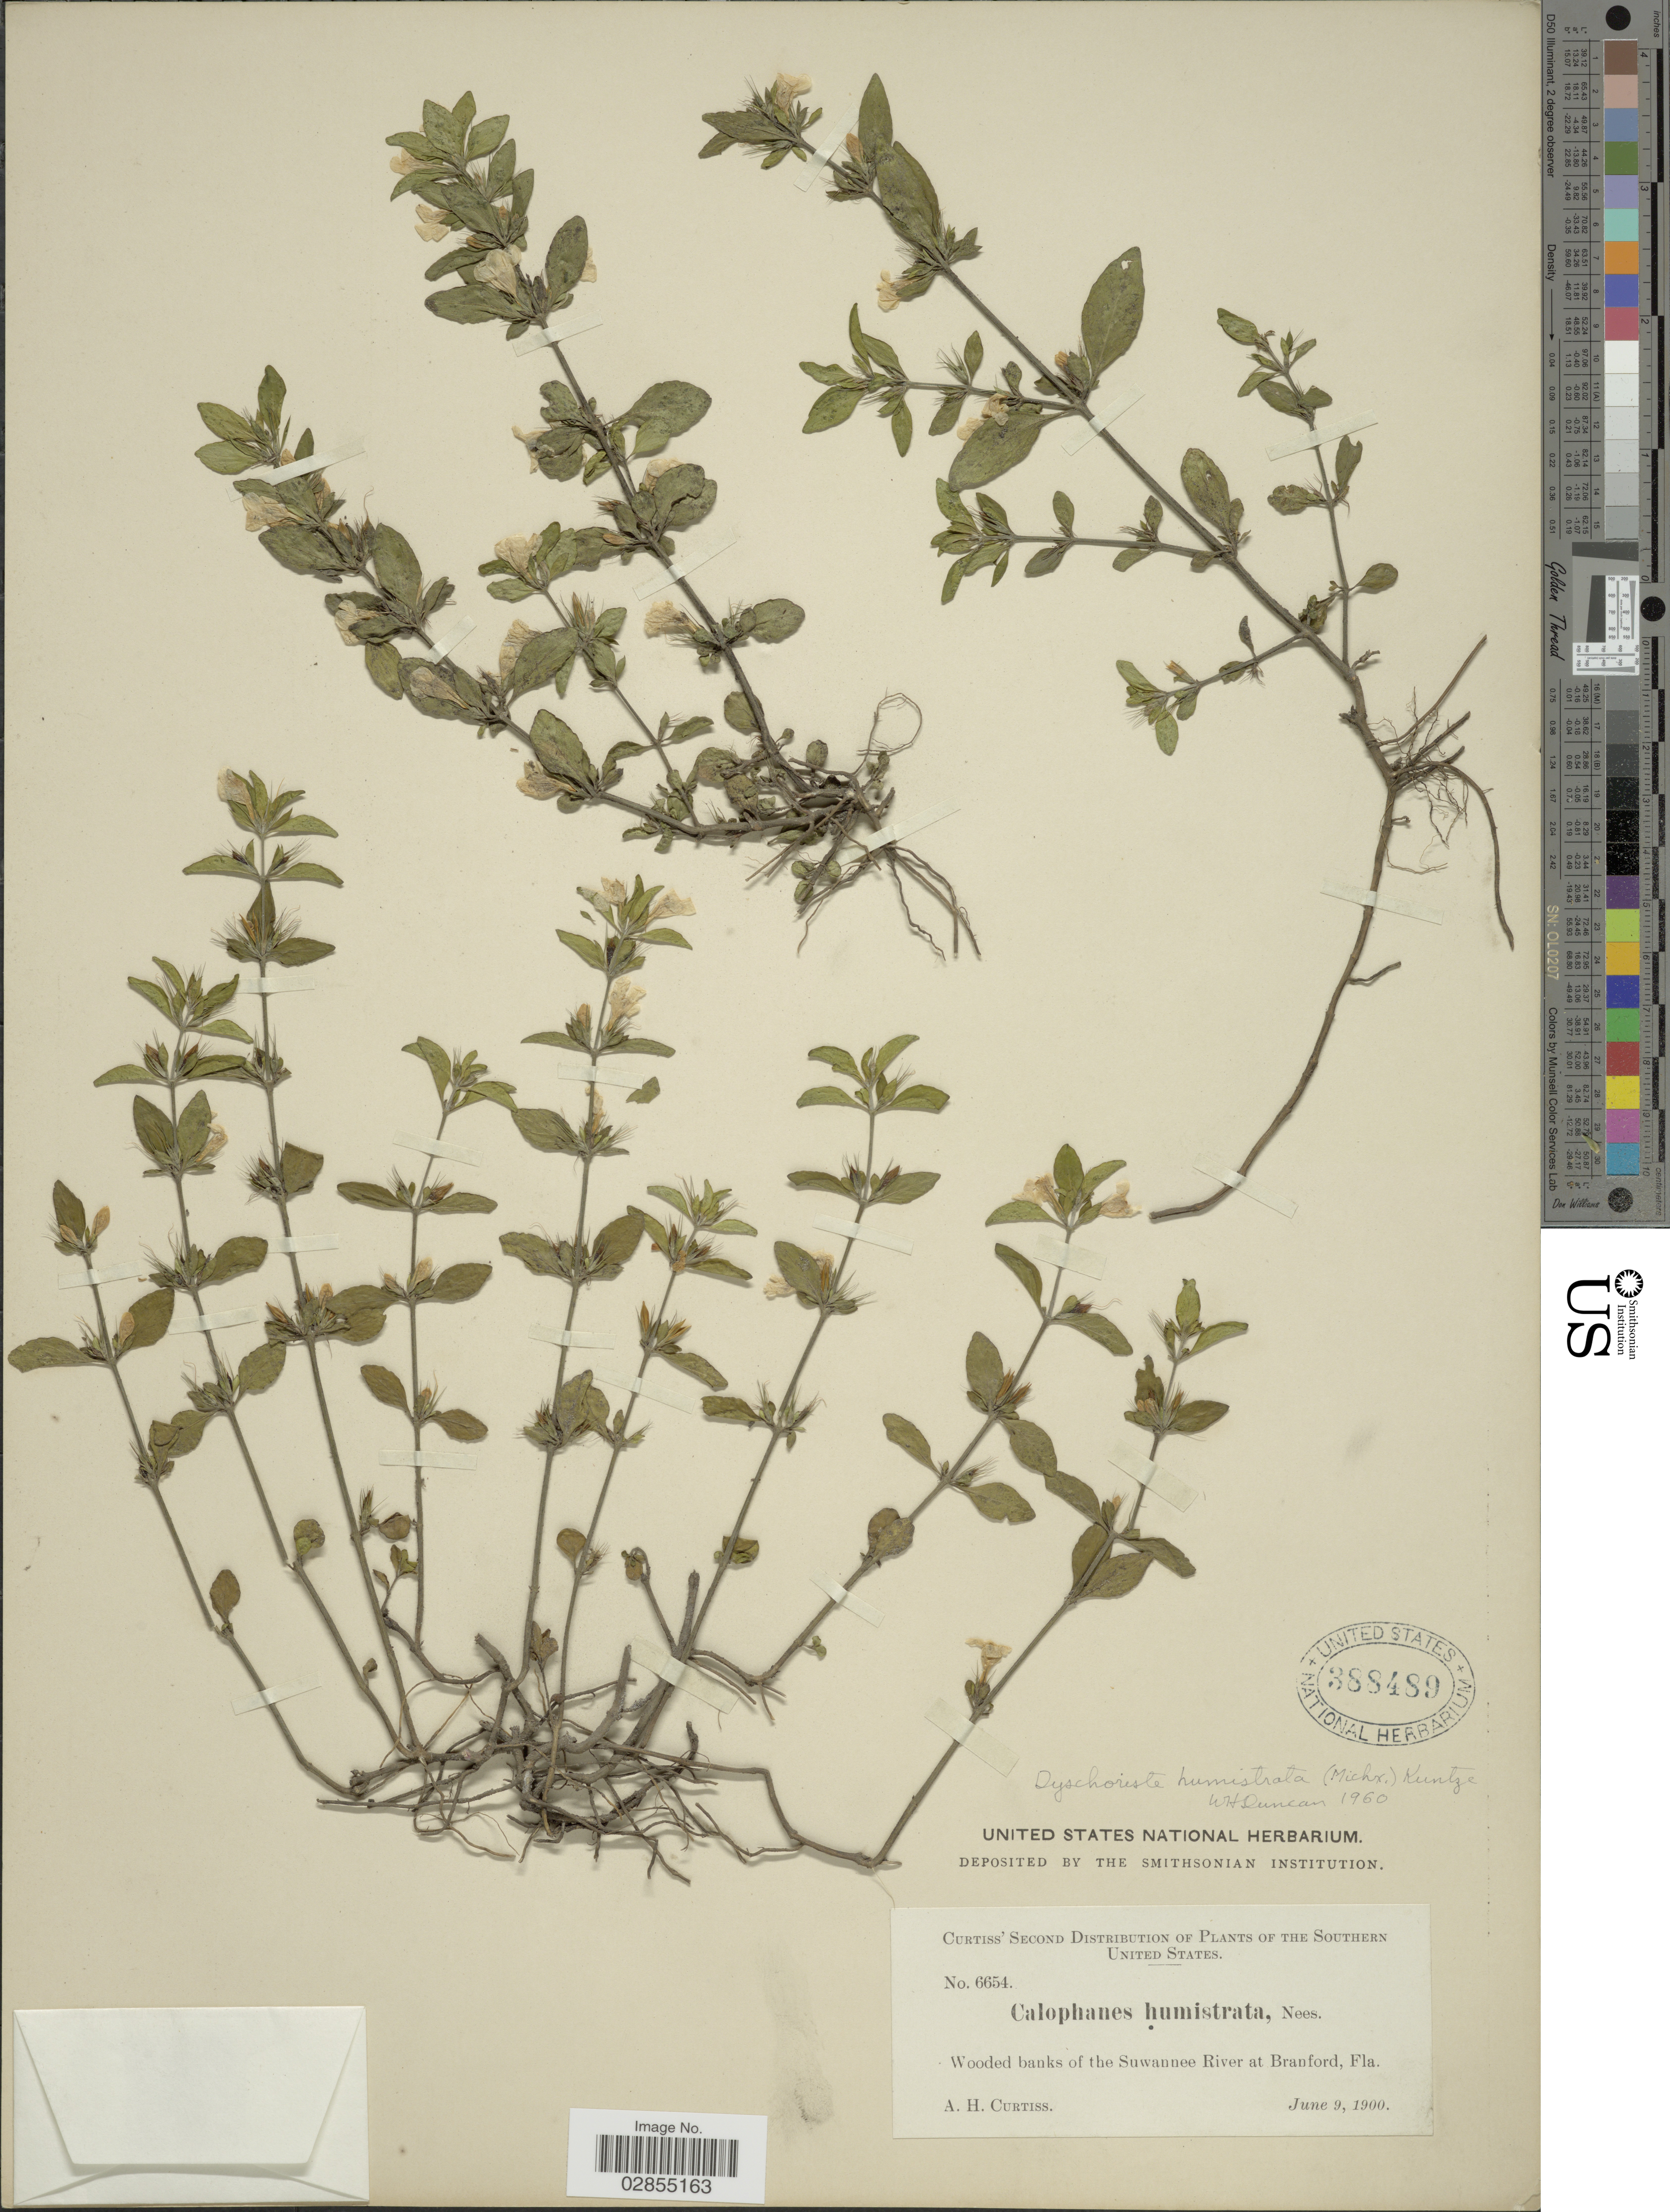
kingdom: Plantae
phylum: Tracheophyta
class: Magnoliopsida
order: Lamiales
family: Acanthaceae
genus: Dyschoriste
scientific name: Dyschoriste humistrata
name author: (Shuttlew. ex Nees) Kuntze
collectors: A. H. Curtiss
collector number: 6654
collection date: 1900-06-09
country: United States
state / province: Florida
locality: Southern United States. Wooded banks of the Suwannee River at Branford.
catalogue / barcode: US 388489